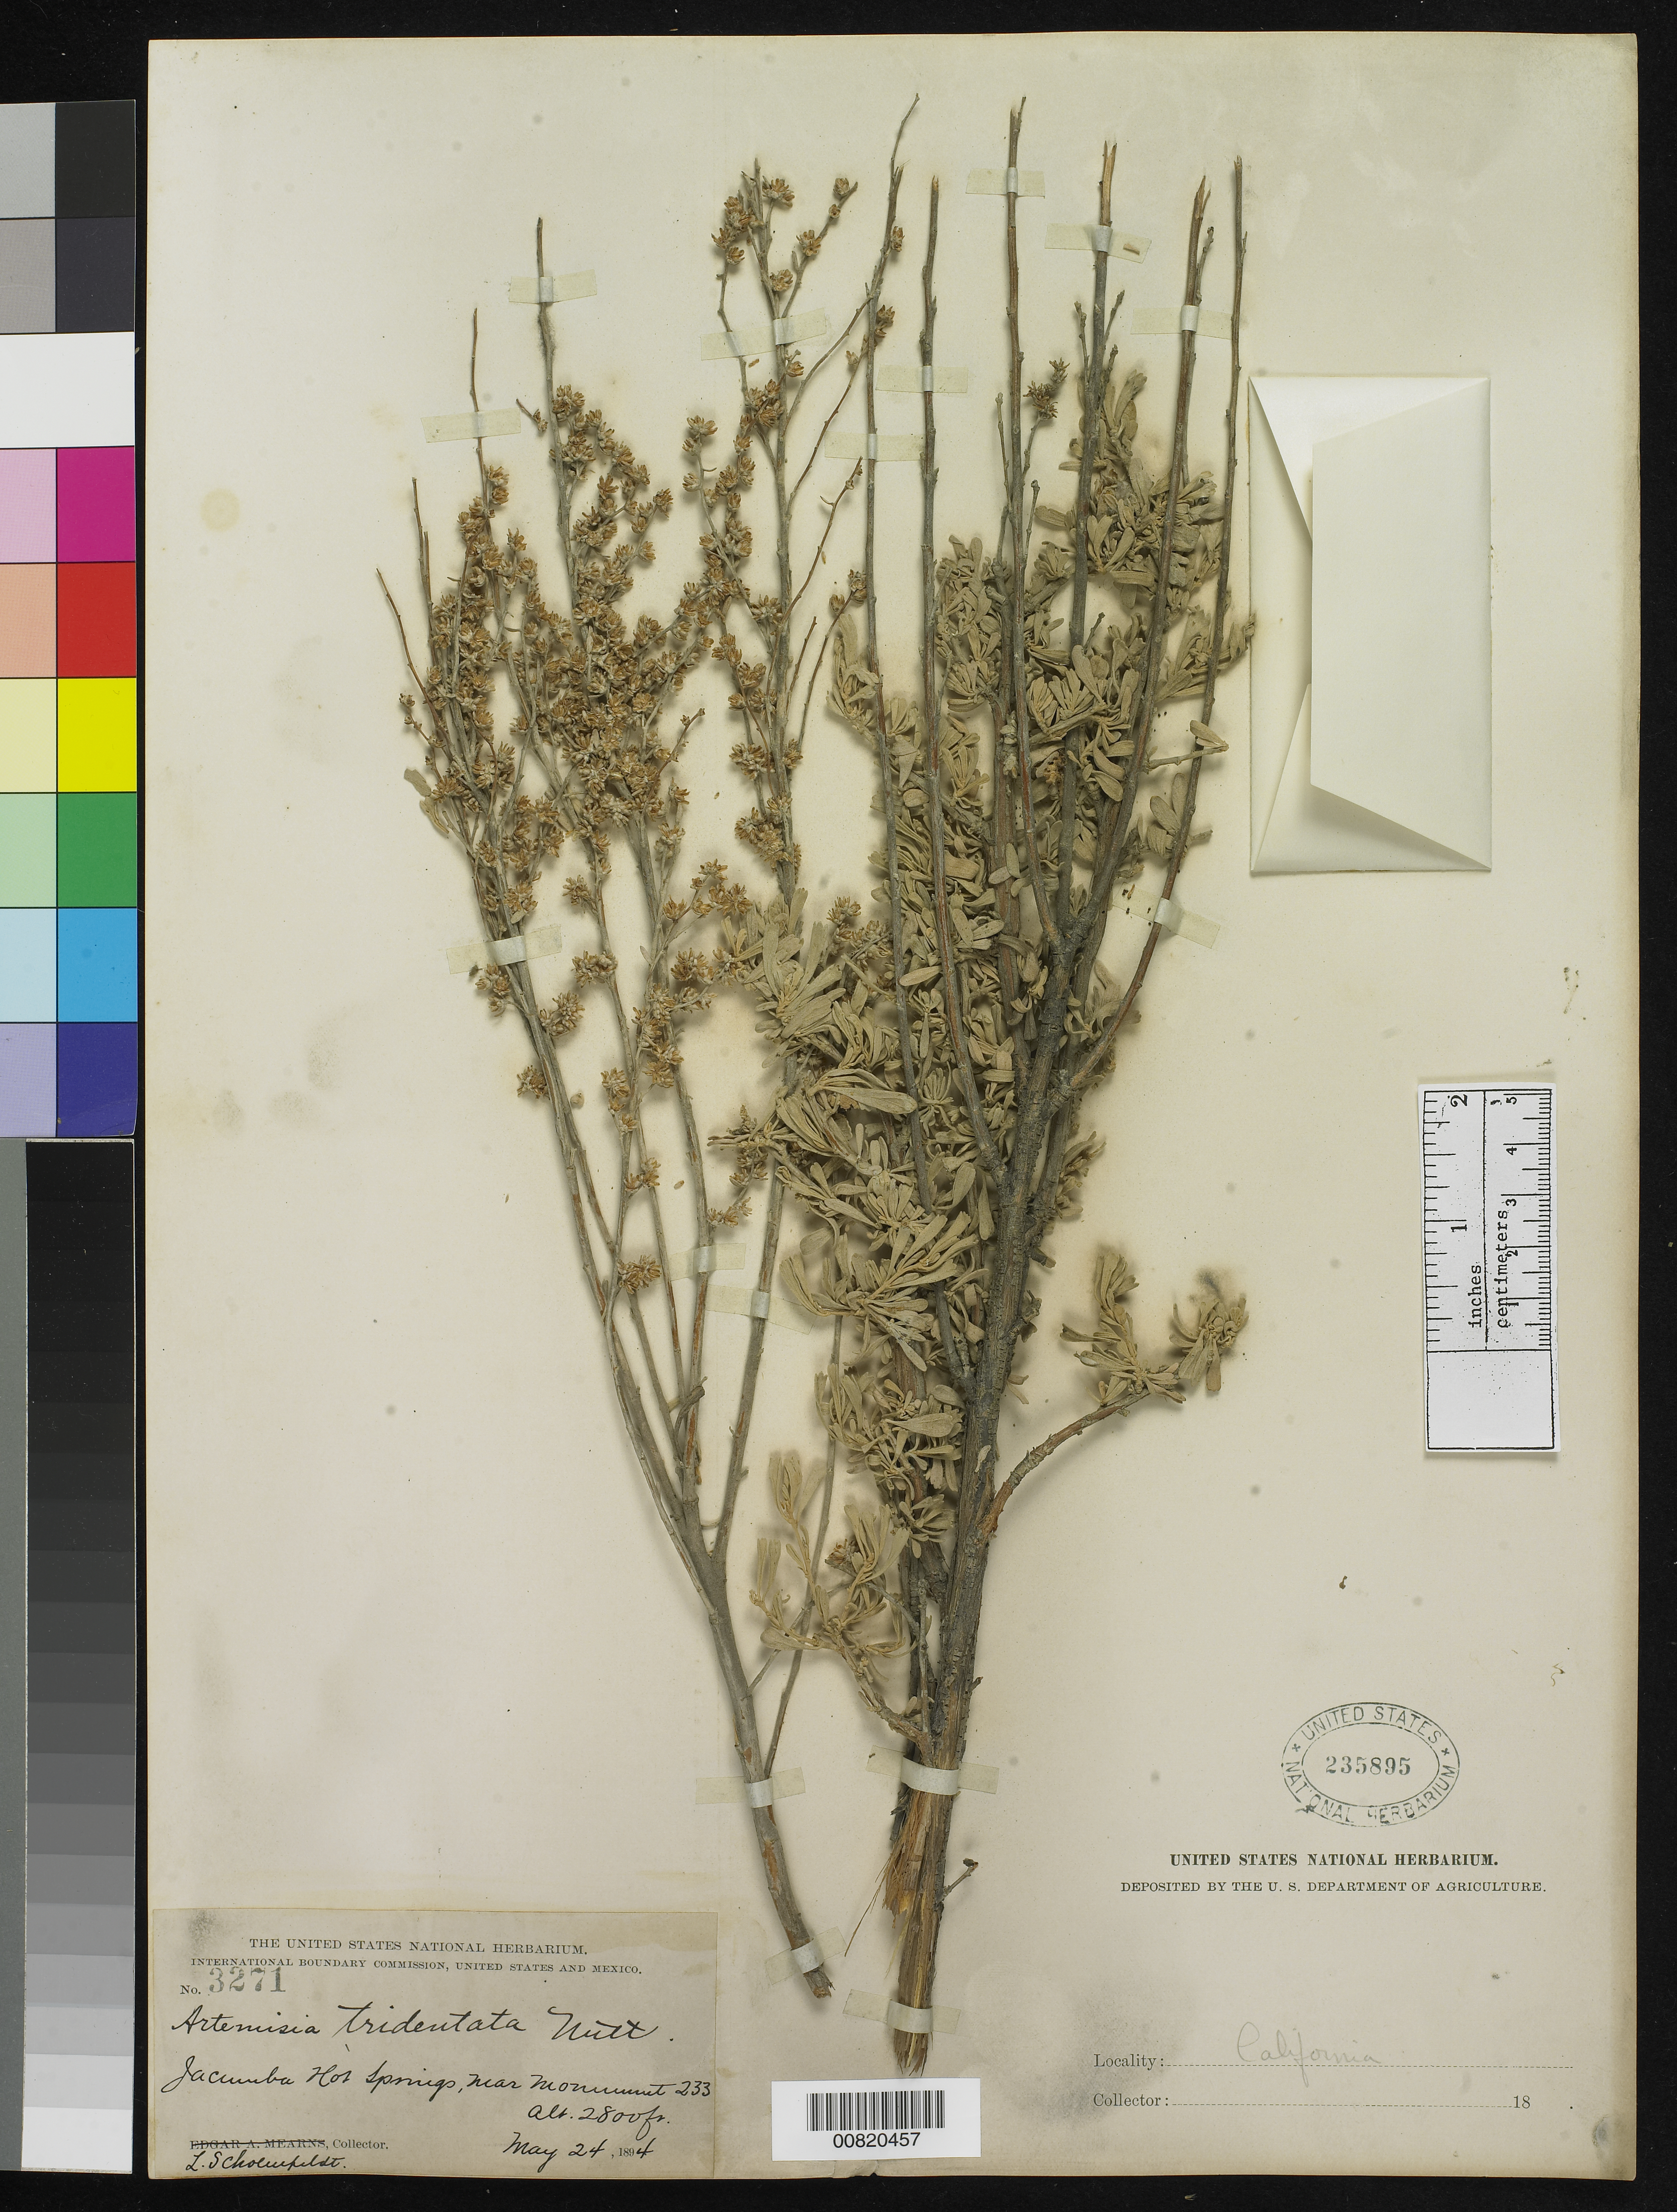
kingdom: Plantae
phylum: Tracheophyta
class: Magnoliopsida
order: Asterales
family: Asteraceae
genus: Artemisia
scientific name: Artemisia tridentata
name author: Nutt.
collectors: L. Schoenfeldt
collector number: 3271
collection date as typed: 24 May 1894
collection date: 1894-05-24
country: United States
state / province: California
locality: Jacumba Hot Springs, near monument 233, California.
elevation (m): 853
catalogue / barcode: US 255895